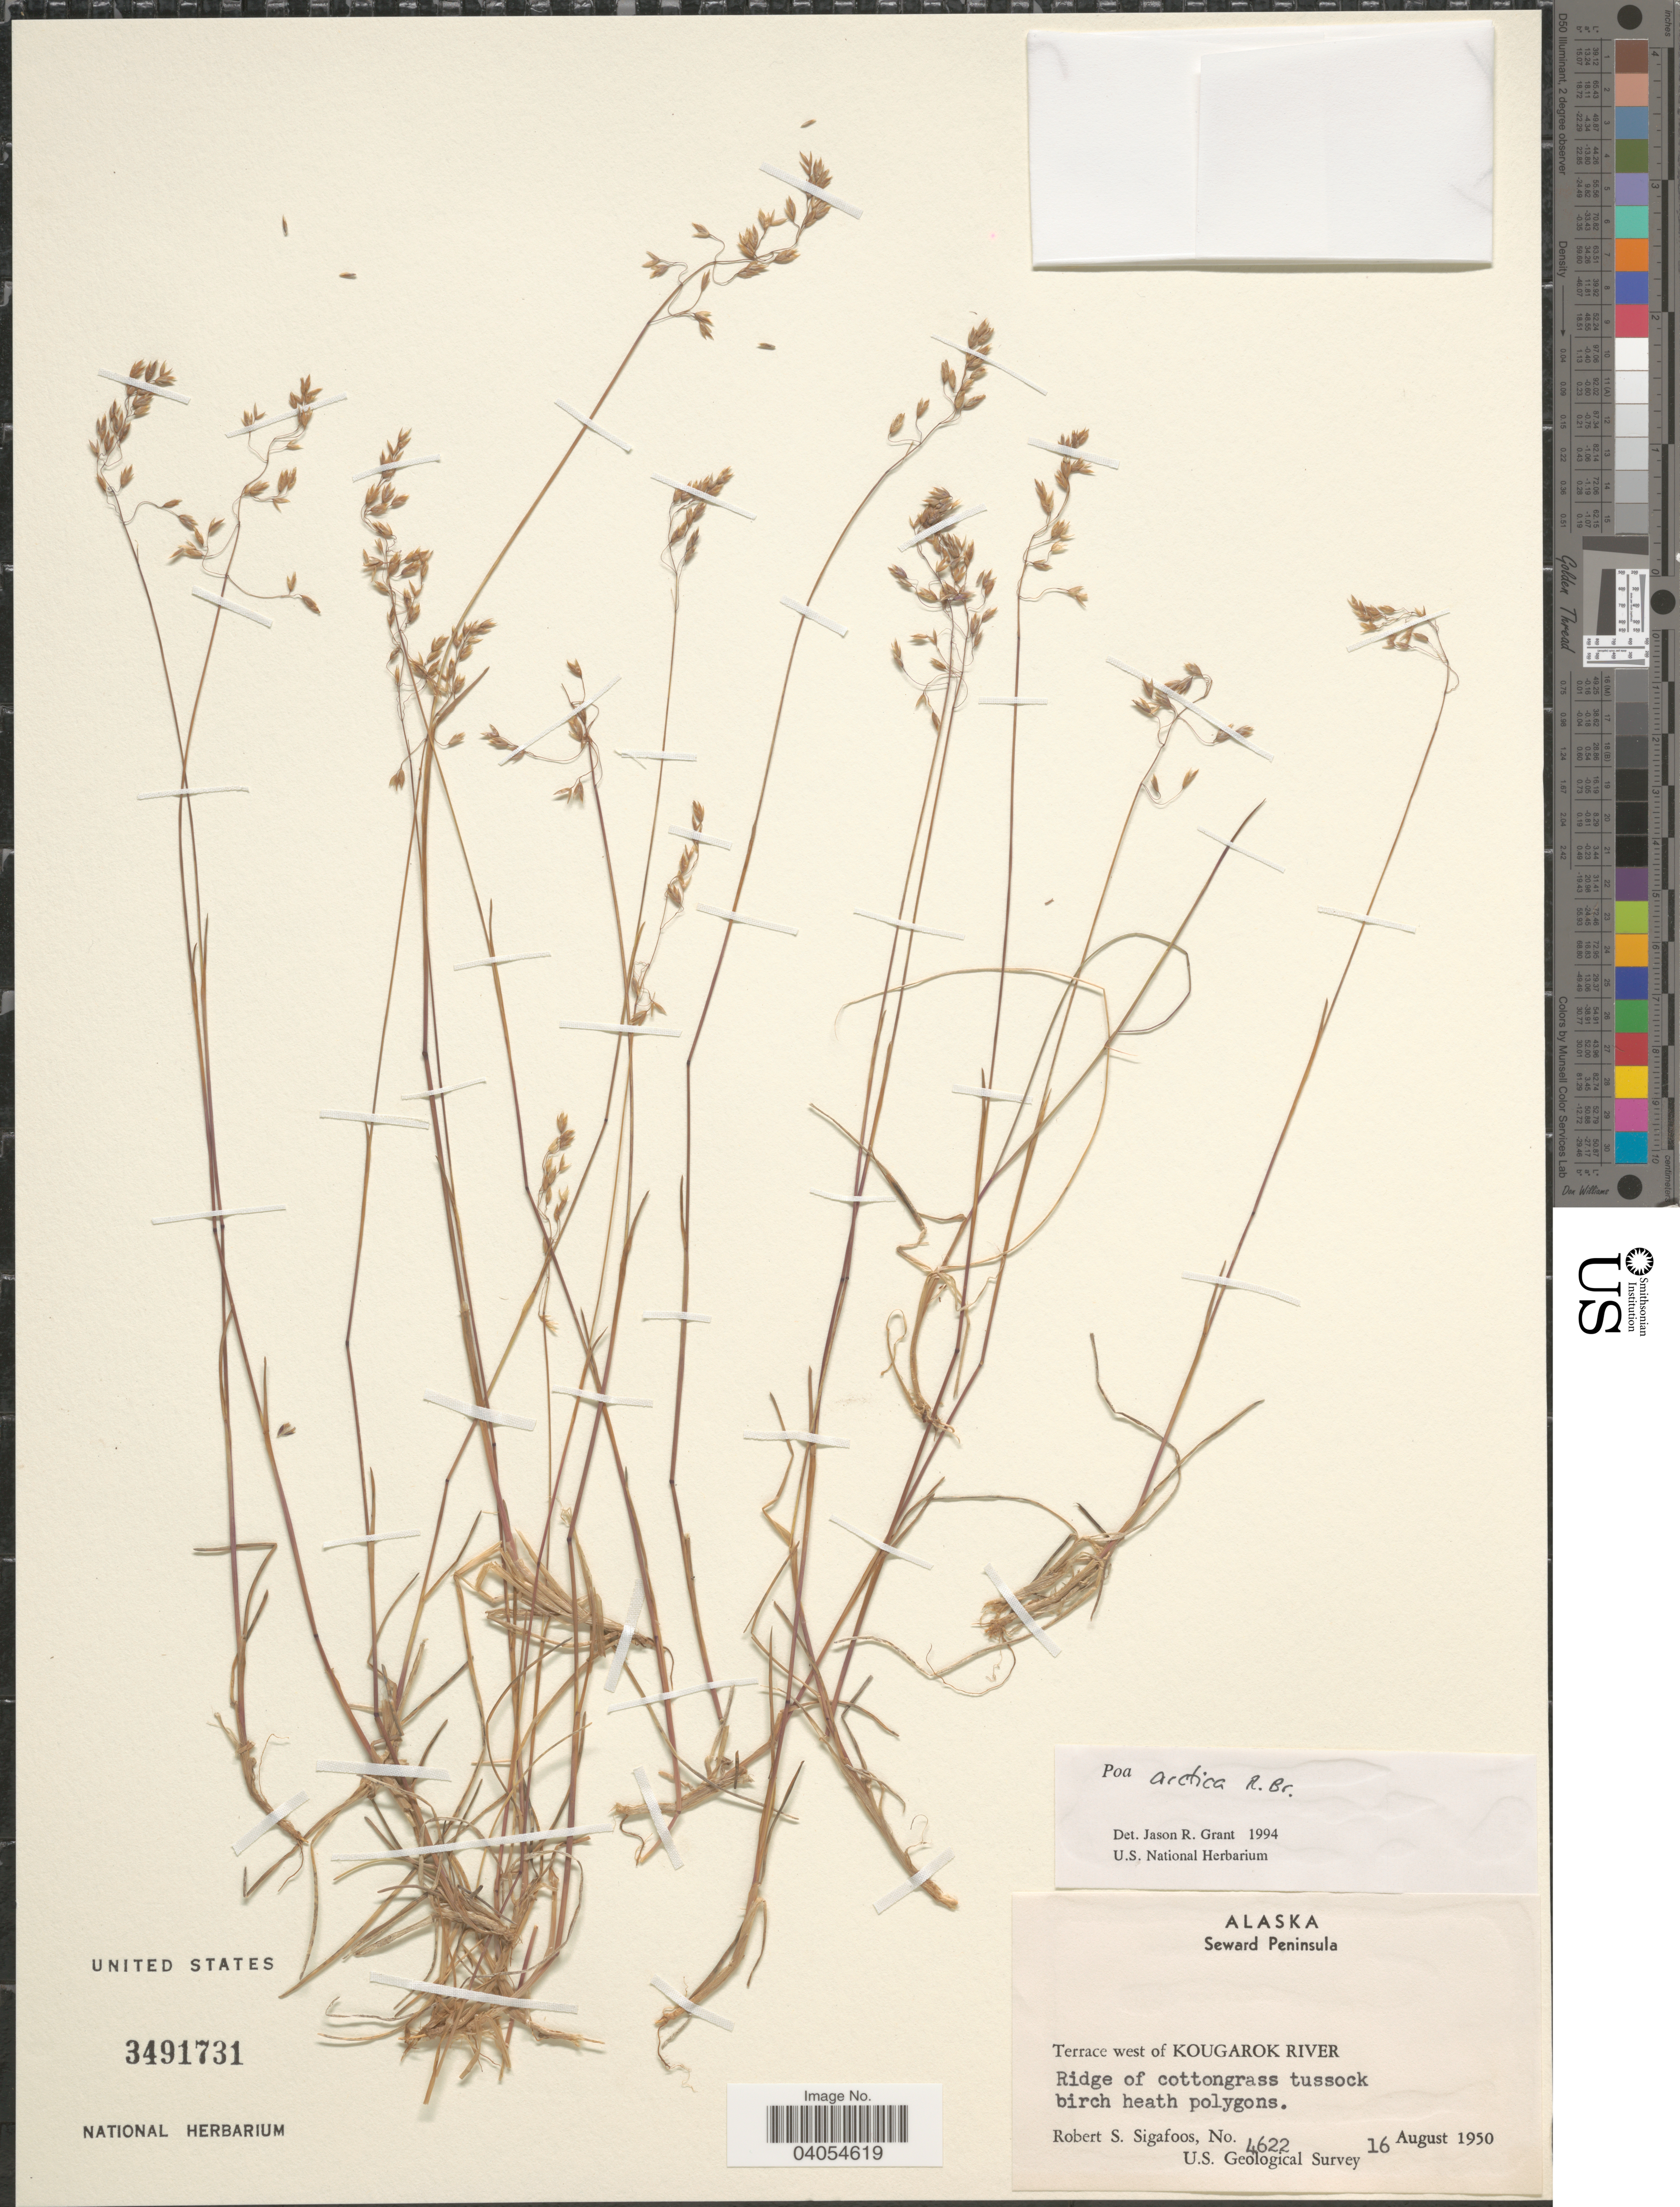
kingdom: Plantae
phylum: Tracheophyta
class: Liliopsida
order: Poales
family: Poaceae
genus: Poa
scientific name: Poa arctica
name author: R. Br.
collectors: R. Sigafoos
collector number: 4622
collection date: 1950-08-16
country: United States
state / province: Alaska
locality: Seward Peninsula. Terrace west of Kougarok River.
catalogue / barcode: US 3491731